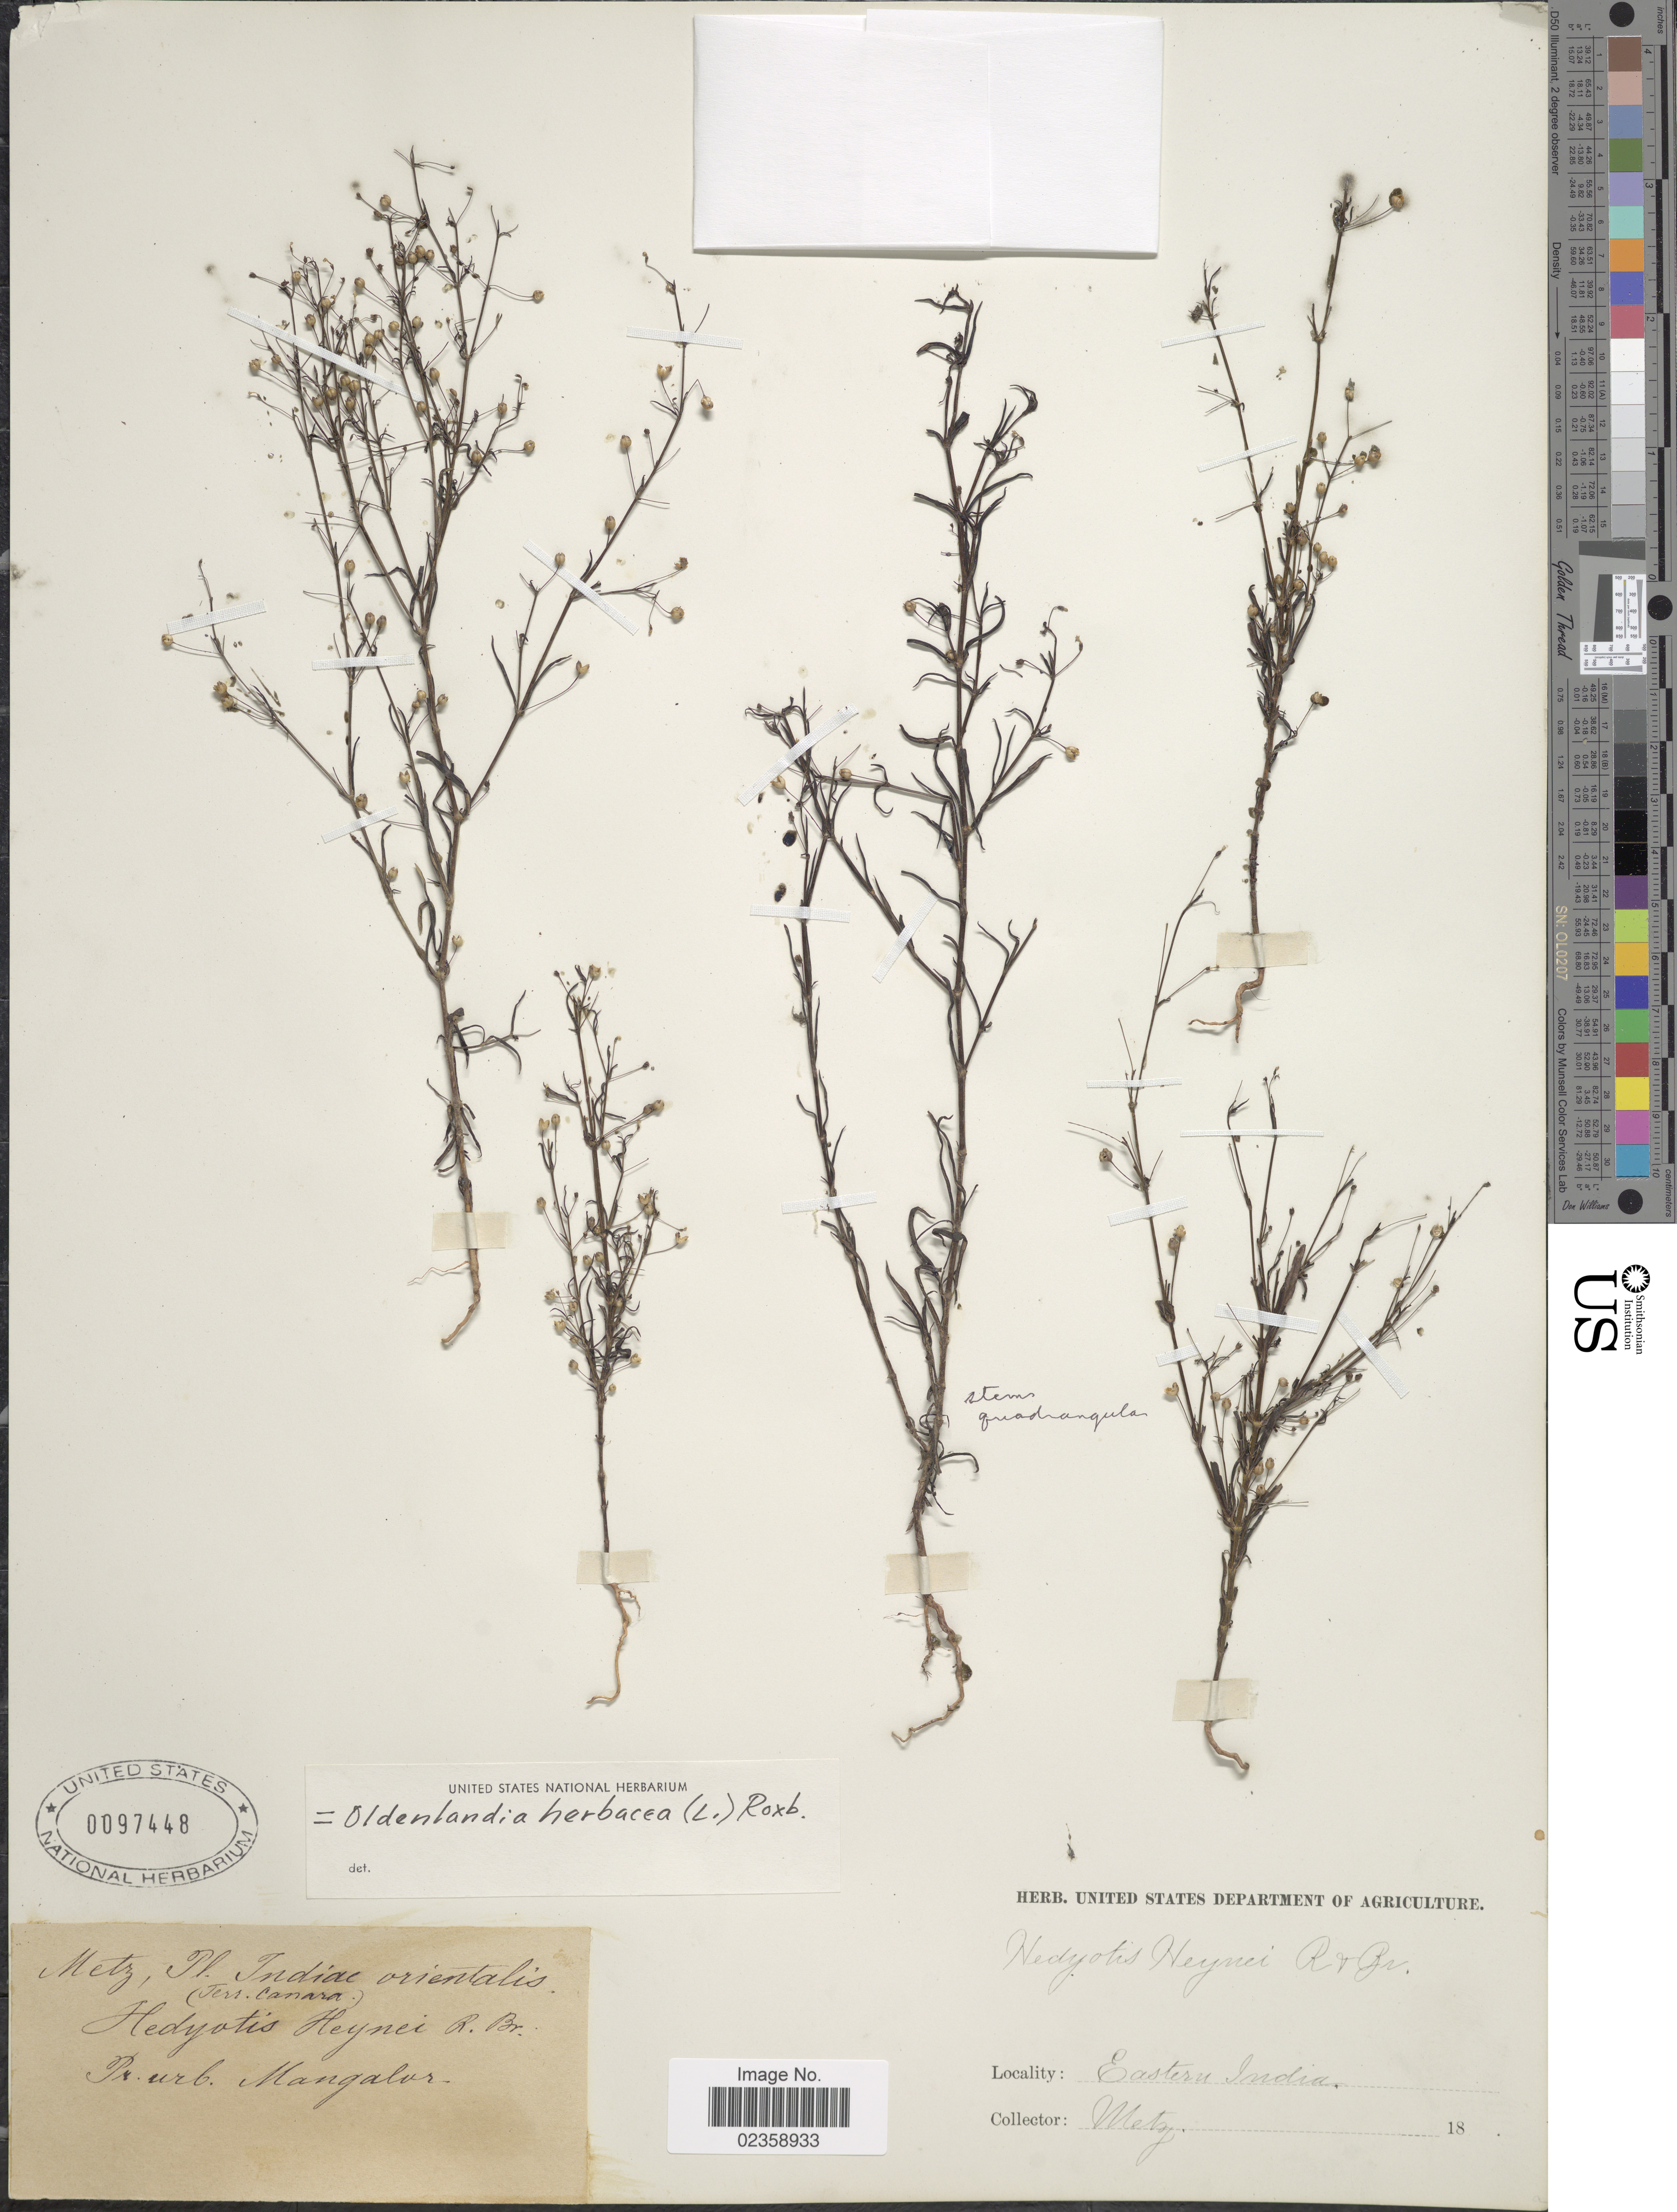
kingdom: Plantae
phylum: Tracheophyta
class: Magnoliopsida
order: Gentianales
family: Rubiaceae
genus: Oldenlandia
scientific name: Oldenlandia herbacea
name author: (L.) Roxb.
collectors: -. Metz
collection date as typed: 18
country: India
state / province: Karnataka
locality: Eastern India. Pr. urb. Mangalor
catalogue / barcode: US 97448